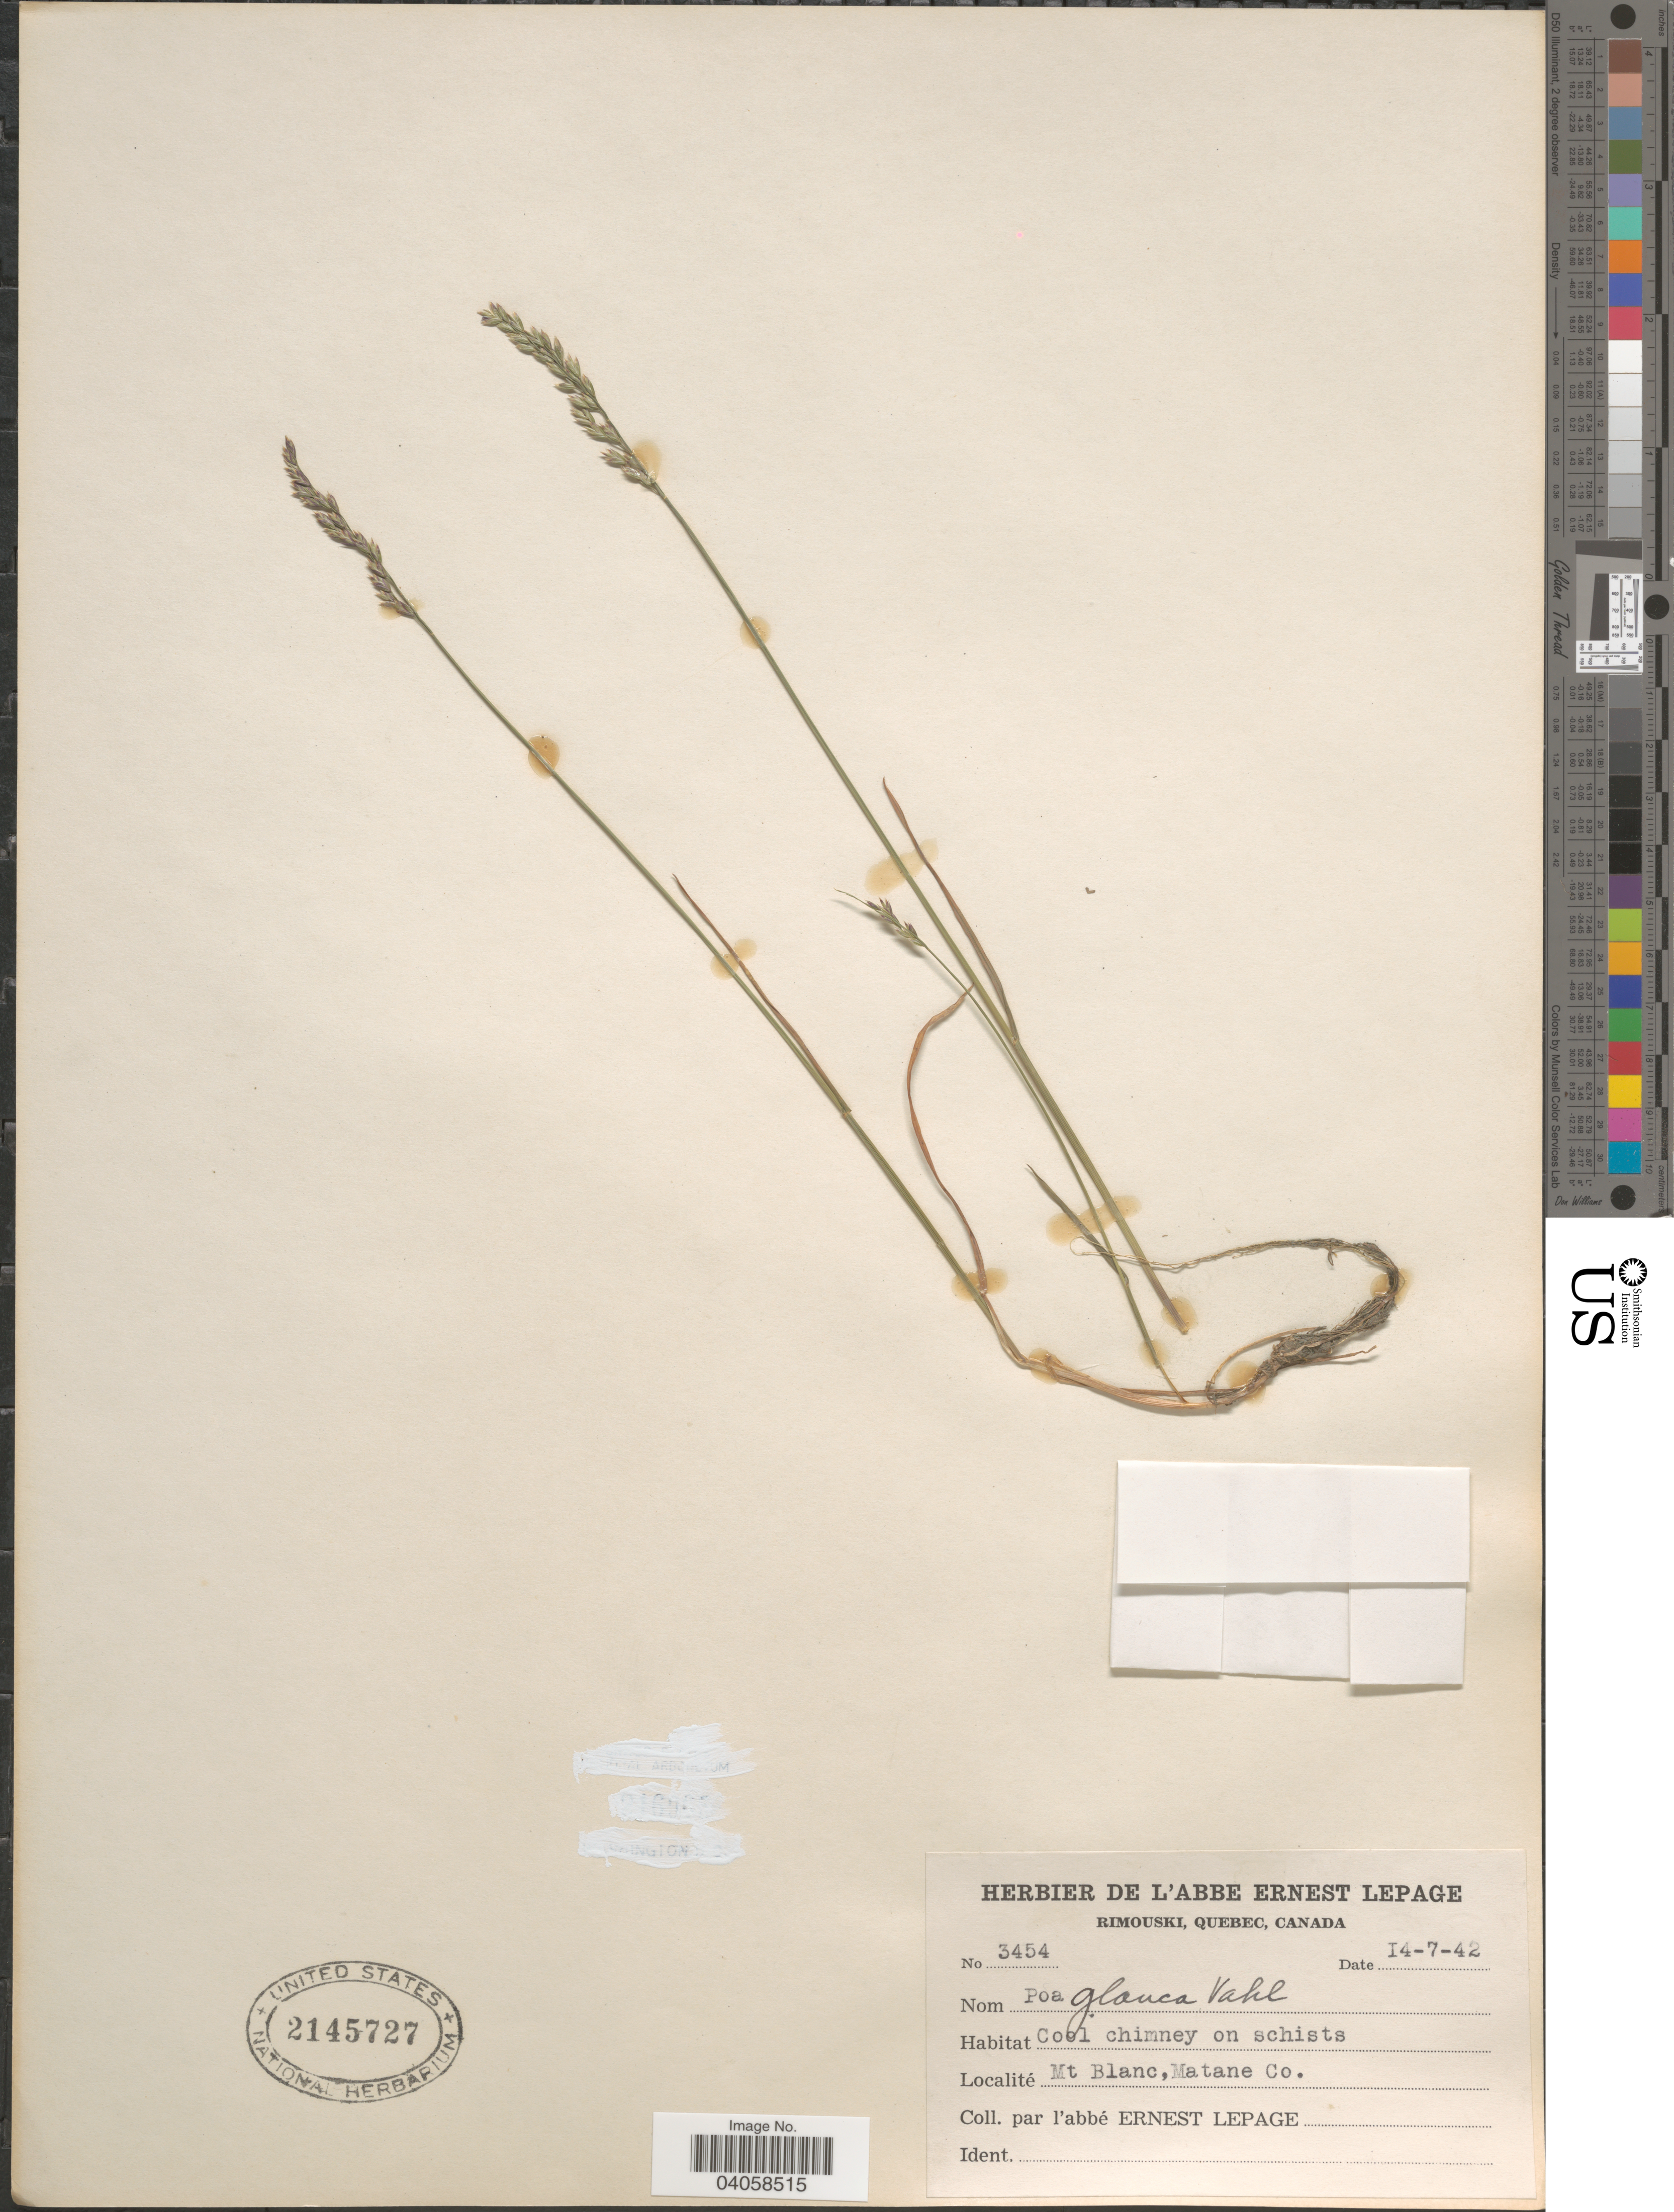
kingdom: Plantae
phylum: Tracheophyta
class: Liliopsida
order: Poales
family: Poaceae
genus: Poa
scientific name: Poa glauca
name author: Vahl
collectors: E. Lepage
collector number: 3454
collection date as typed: Transcribed d/m/y: 14/7/42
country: Canada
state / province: Quebec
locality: Mt. Blanc, Matane Co.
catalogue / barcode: US 2145727